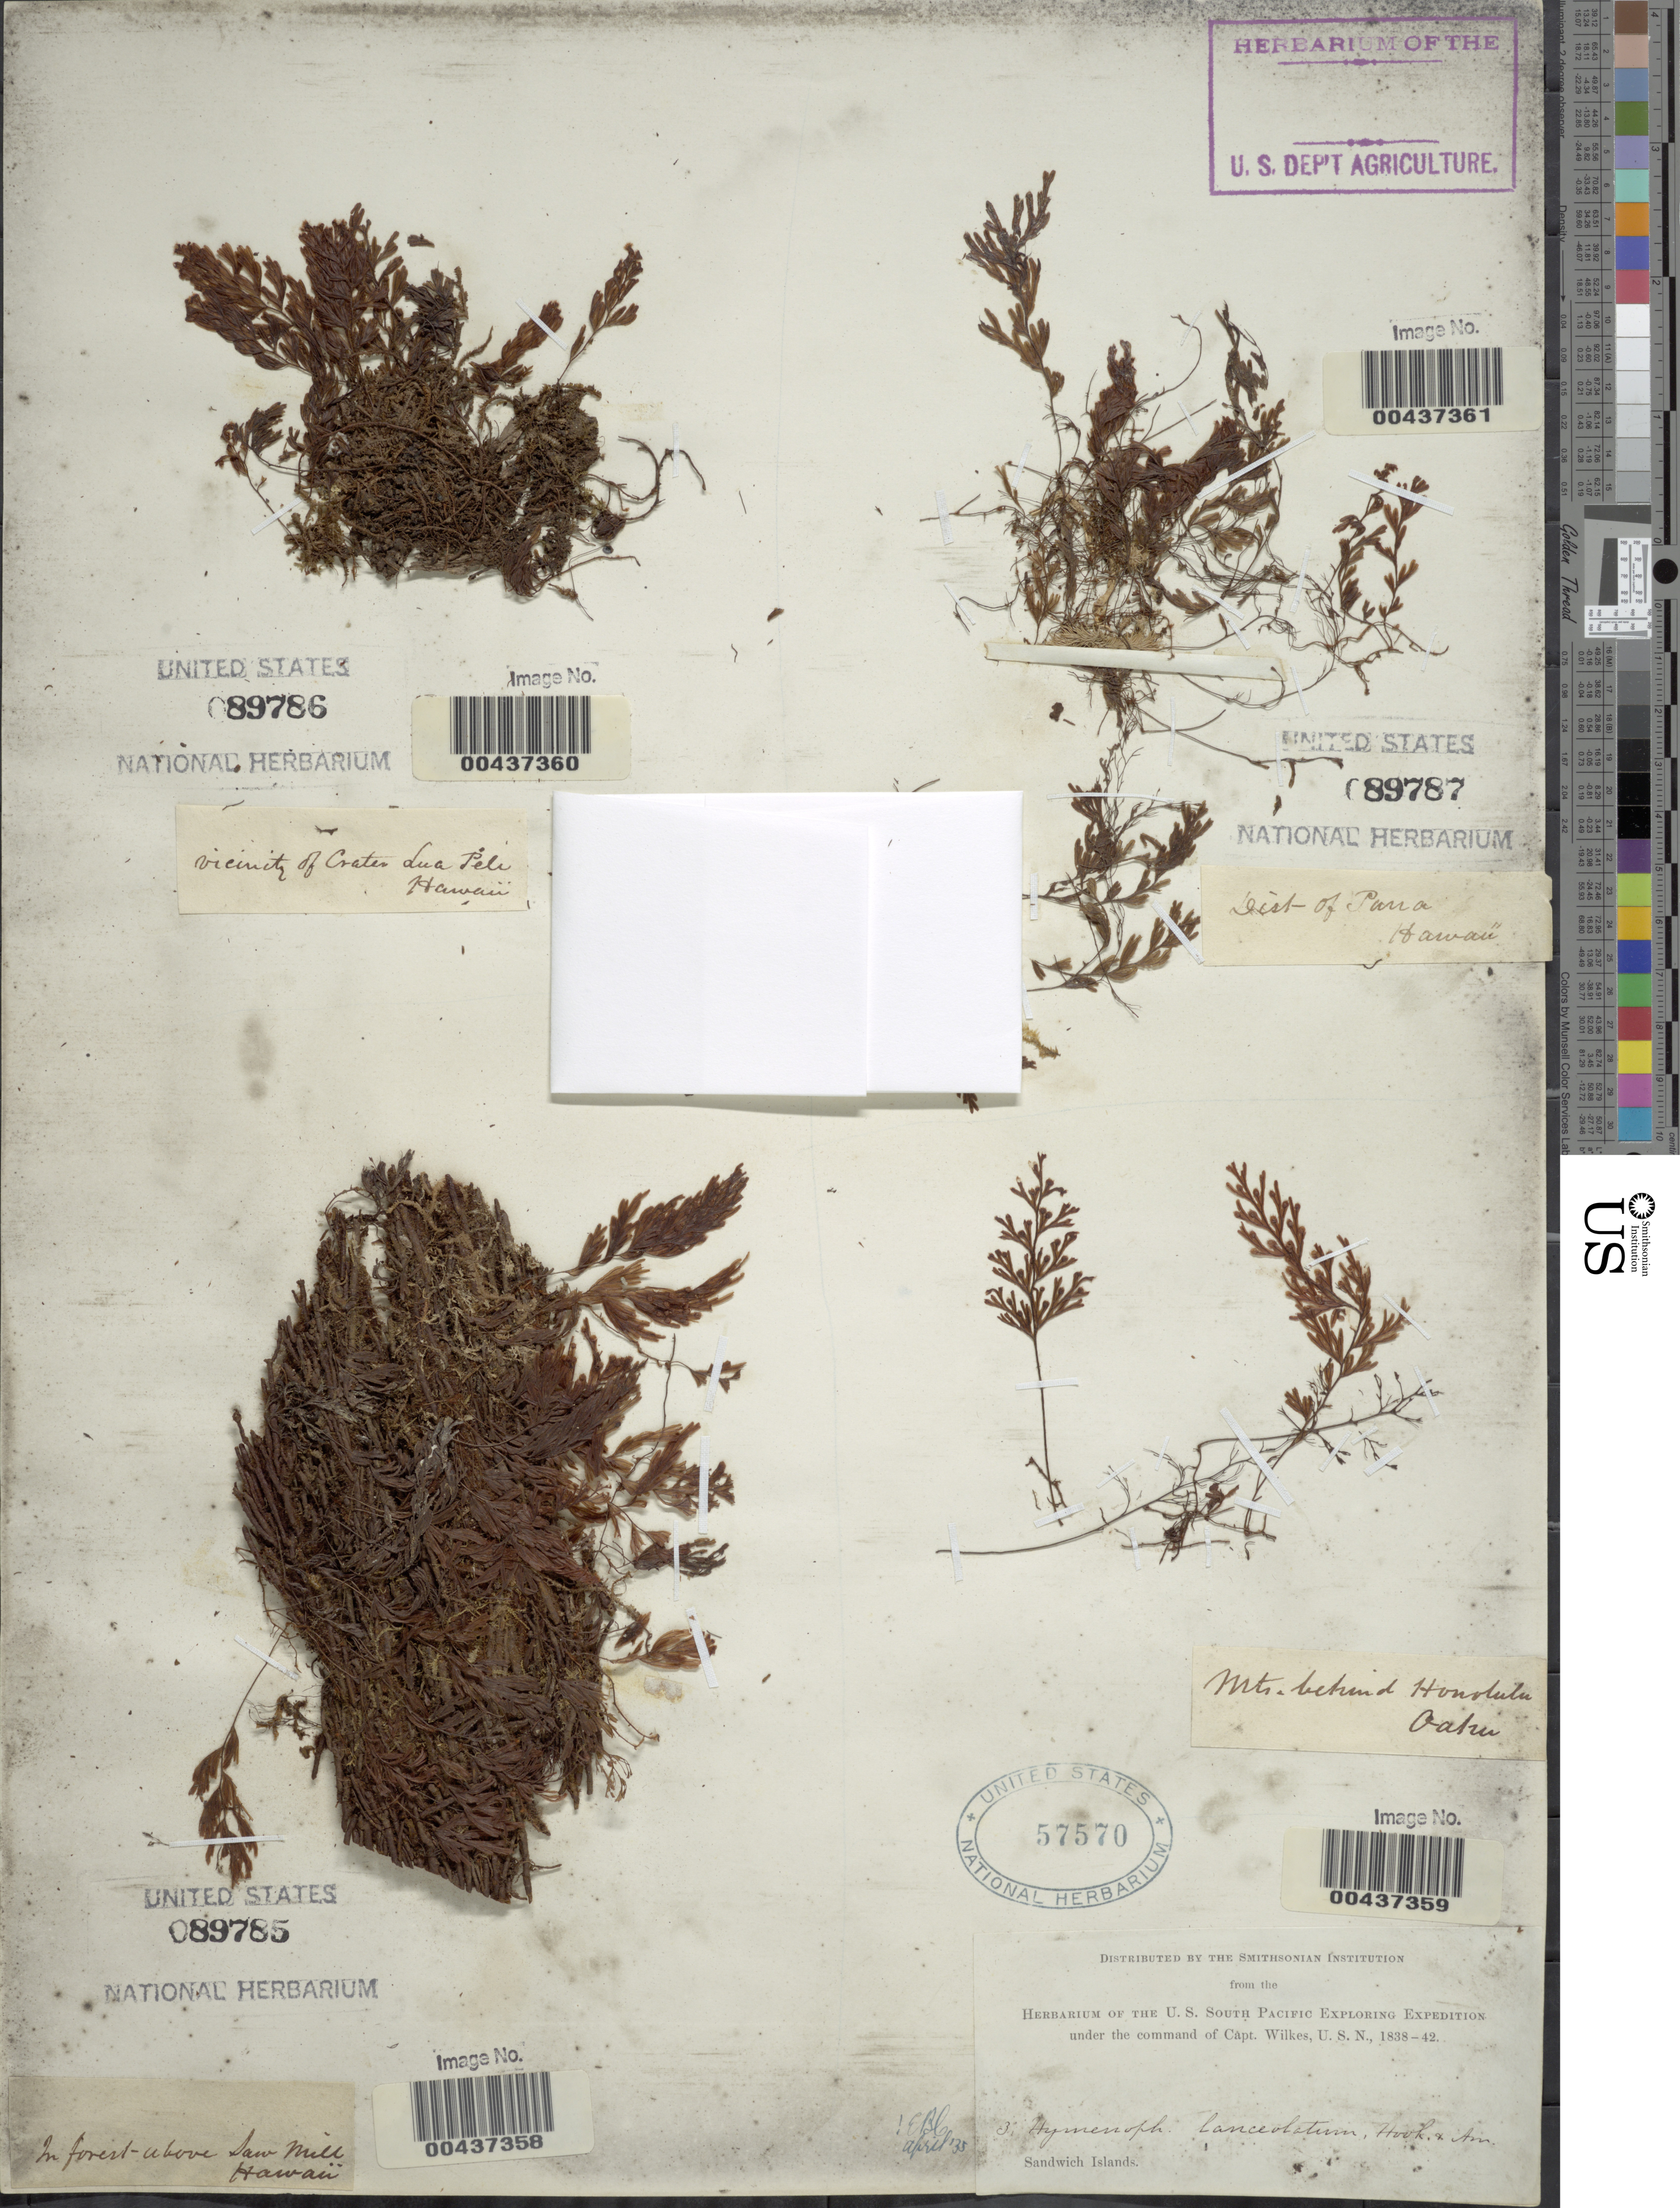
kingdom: Plantae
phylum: Tracheophyta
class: Polypodiopsida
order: Hymenophyllales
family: Hymenophyllaceae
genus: Hymenophyllum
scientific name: Hymenophyllum lanceolatum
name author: Hook. & Arn.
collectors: Wilkes Explor. Exped.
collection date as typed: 1838 to -- --- 1842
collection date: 1838/1842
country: United States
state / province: Hawaii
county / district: Hawaii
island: Hawaii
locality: Vicinity of Crater Lua Peli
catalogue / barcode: US 89786